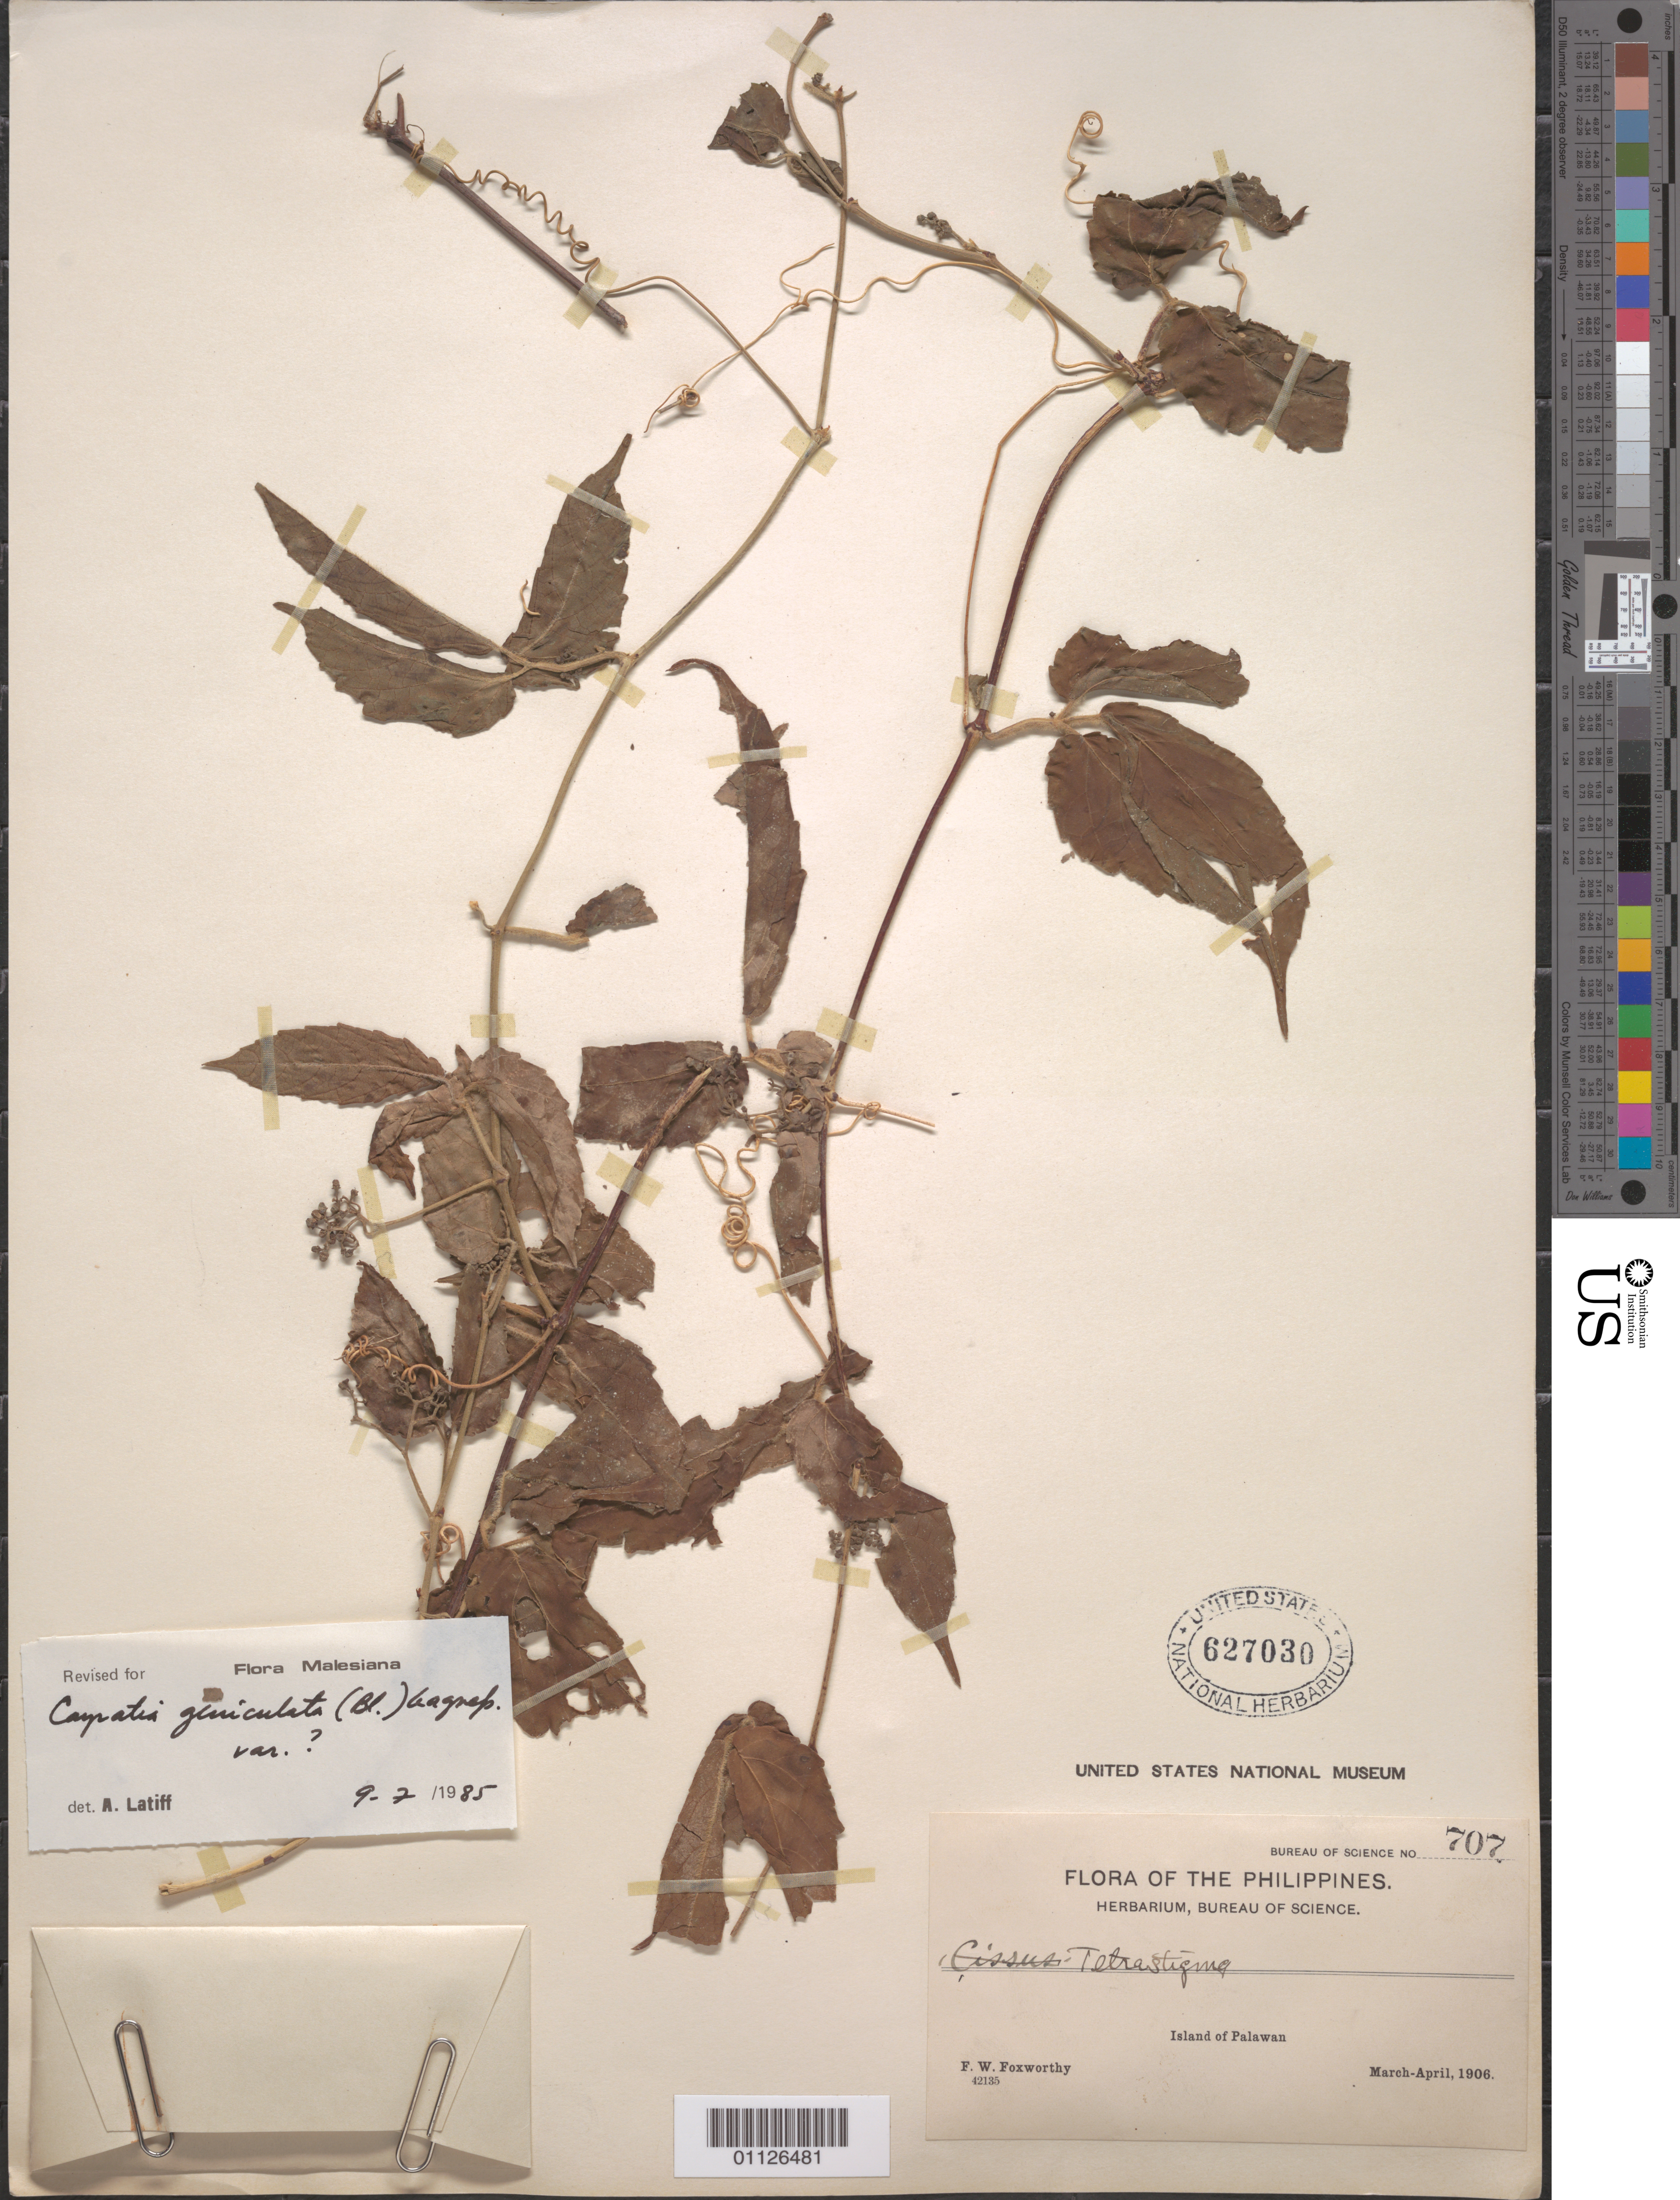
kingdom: Plantae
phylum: Tracheophyta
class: Magnoliopsida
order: Vitales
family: Vitaceae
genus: Cayratia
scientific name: Cayratia geniculata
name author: (Blume) Gagnep.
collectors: F. W. Foxworthy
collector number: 707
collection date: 1906-03/1906-04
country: Philippines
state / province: Mimaropa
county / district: Palawan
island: Palawan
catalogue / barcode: US 627030